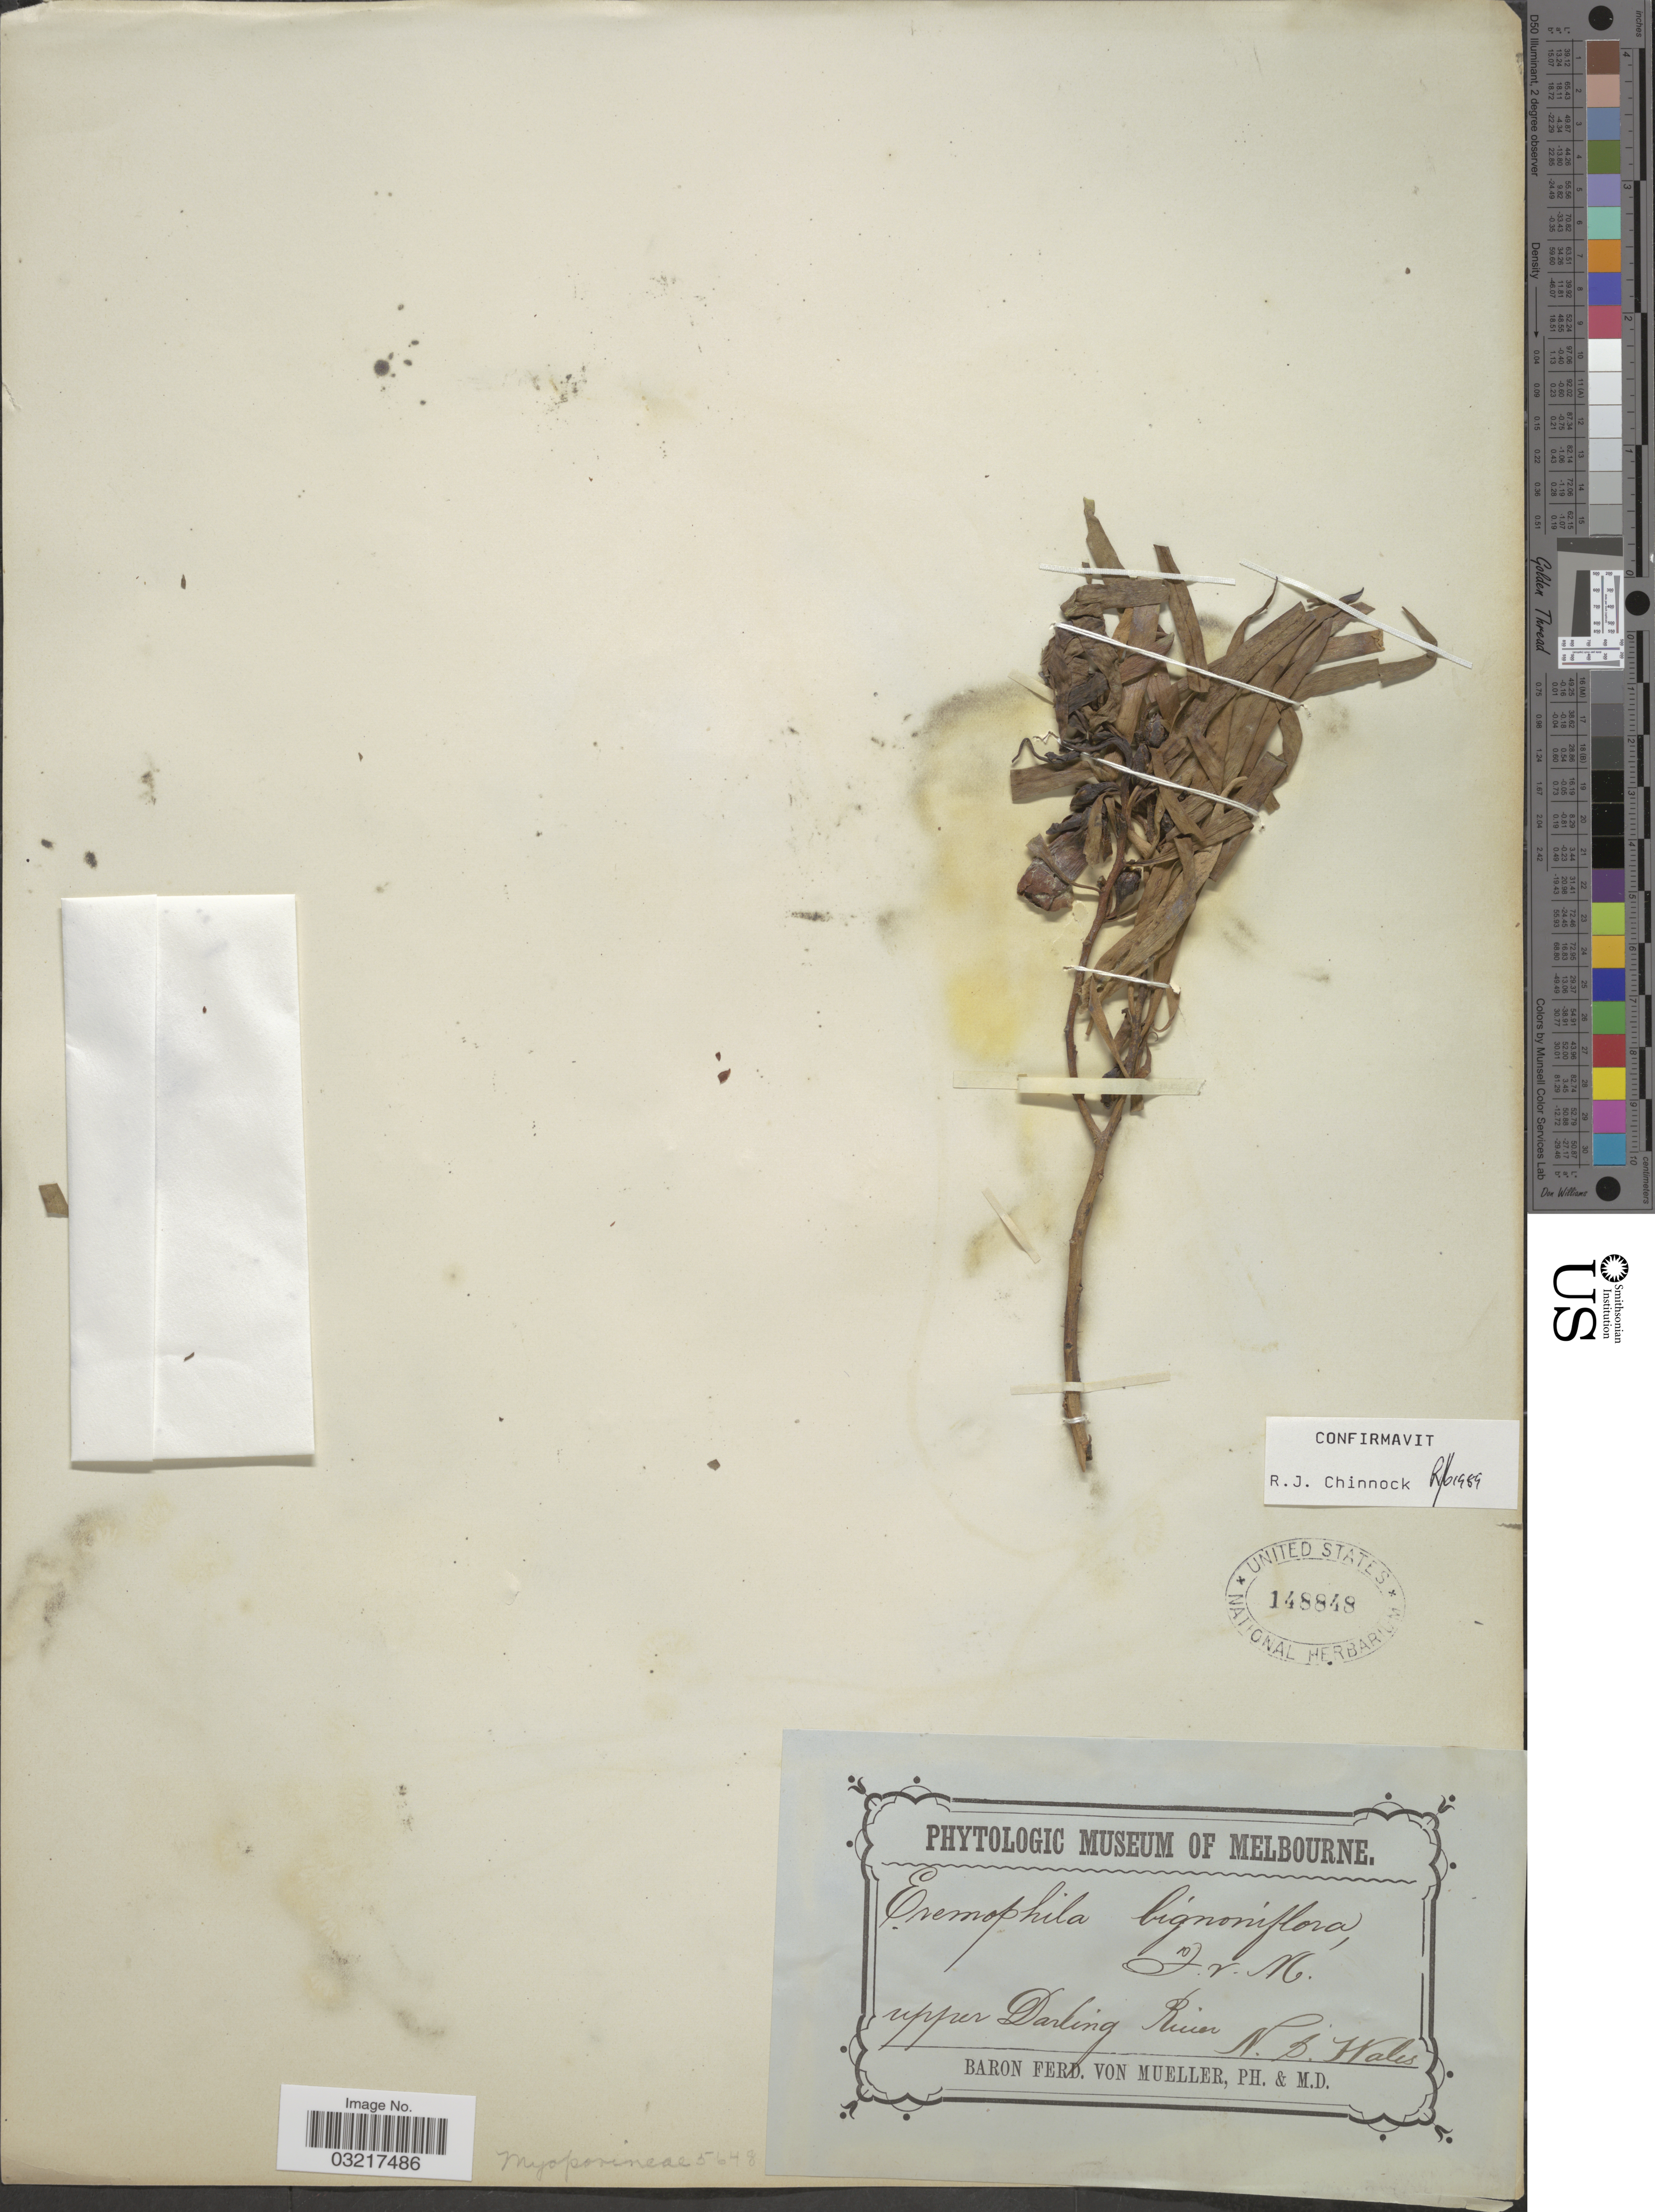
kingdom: Plantae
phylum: Tracheophyta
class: Magnoliopsida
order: Lamiales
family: Scrophulariaceae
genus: Eremophila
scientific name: Eremophila bignoniflora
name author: (Benth.) F. Muell.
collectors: F. Mueller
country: Australia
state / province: New South Wales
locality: Upper Darling River.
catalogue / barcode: US 148848